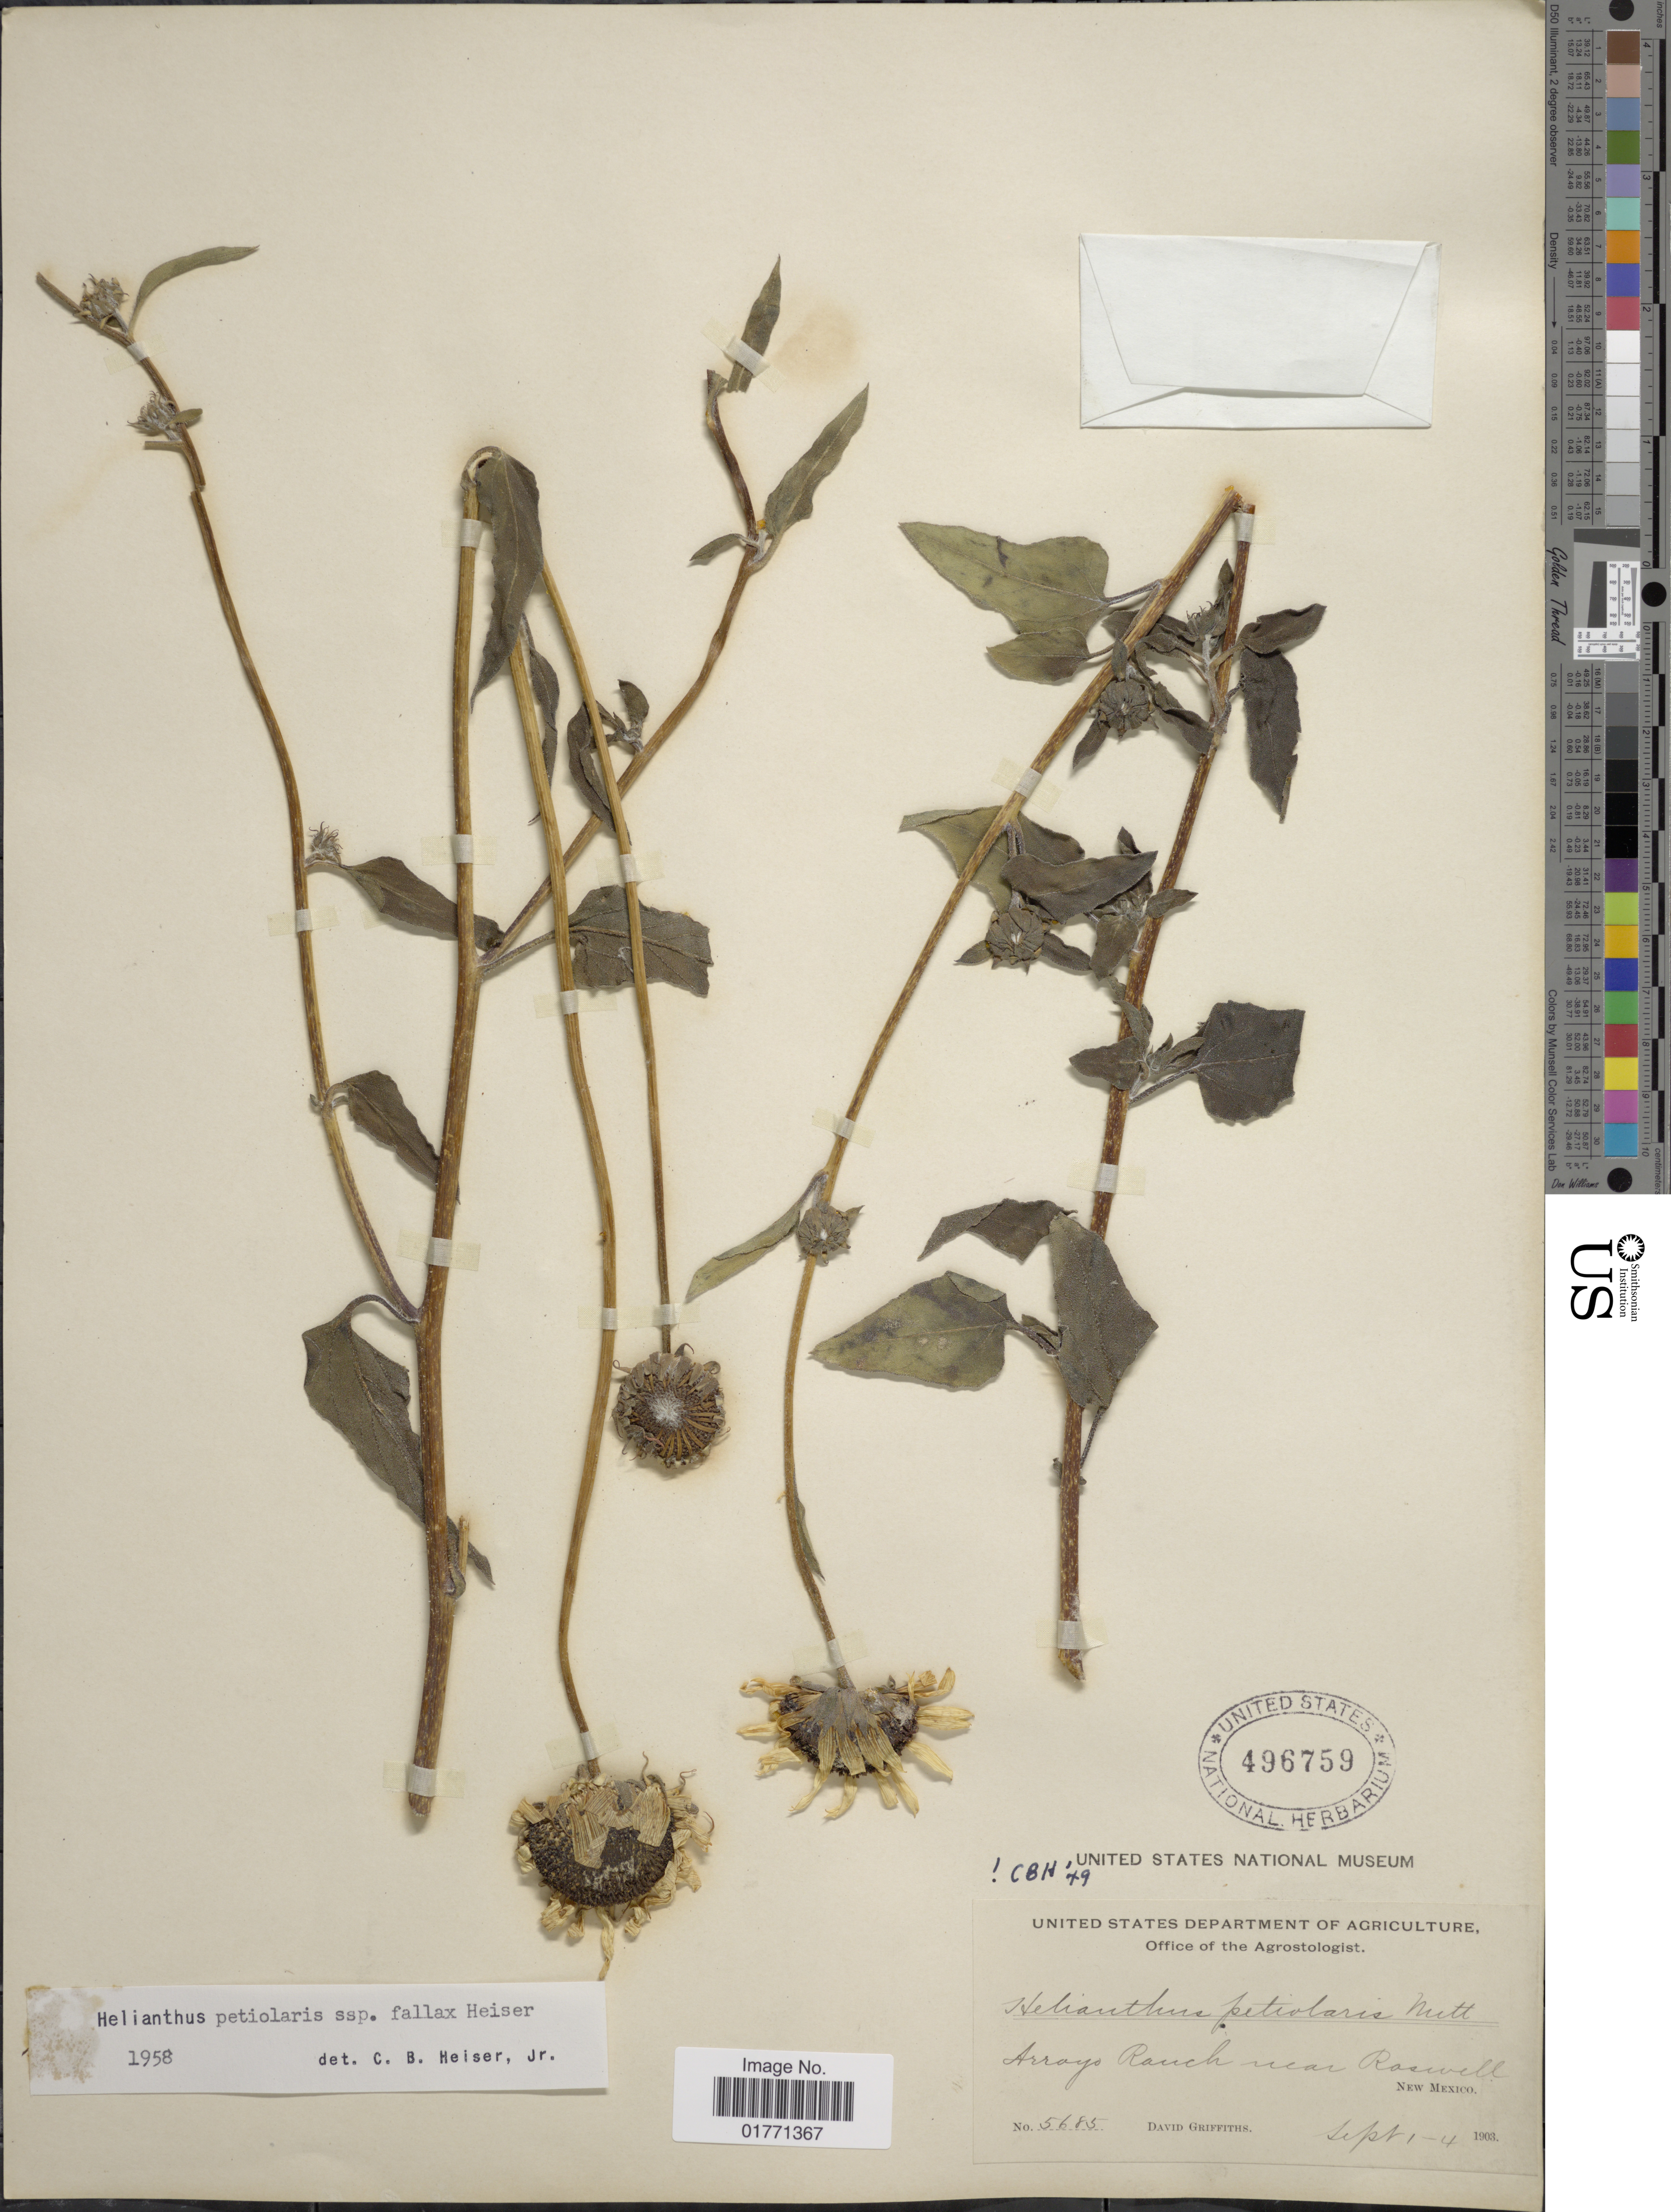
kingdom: Plantae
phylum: Tracheophyta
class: Magnoliopsida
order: Asterales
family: Asteraceae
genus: Helianthus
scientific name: Helianthus petiolaris subsp. fallax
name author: Heiser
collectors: D. Griffiths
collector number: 5685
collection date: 1903-09-01/1903-09-04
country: United States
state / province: New Mexico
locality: Arroyo Ranch near Roswell.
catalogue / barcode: US 496759